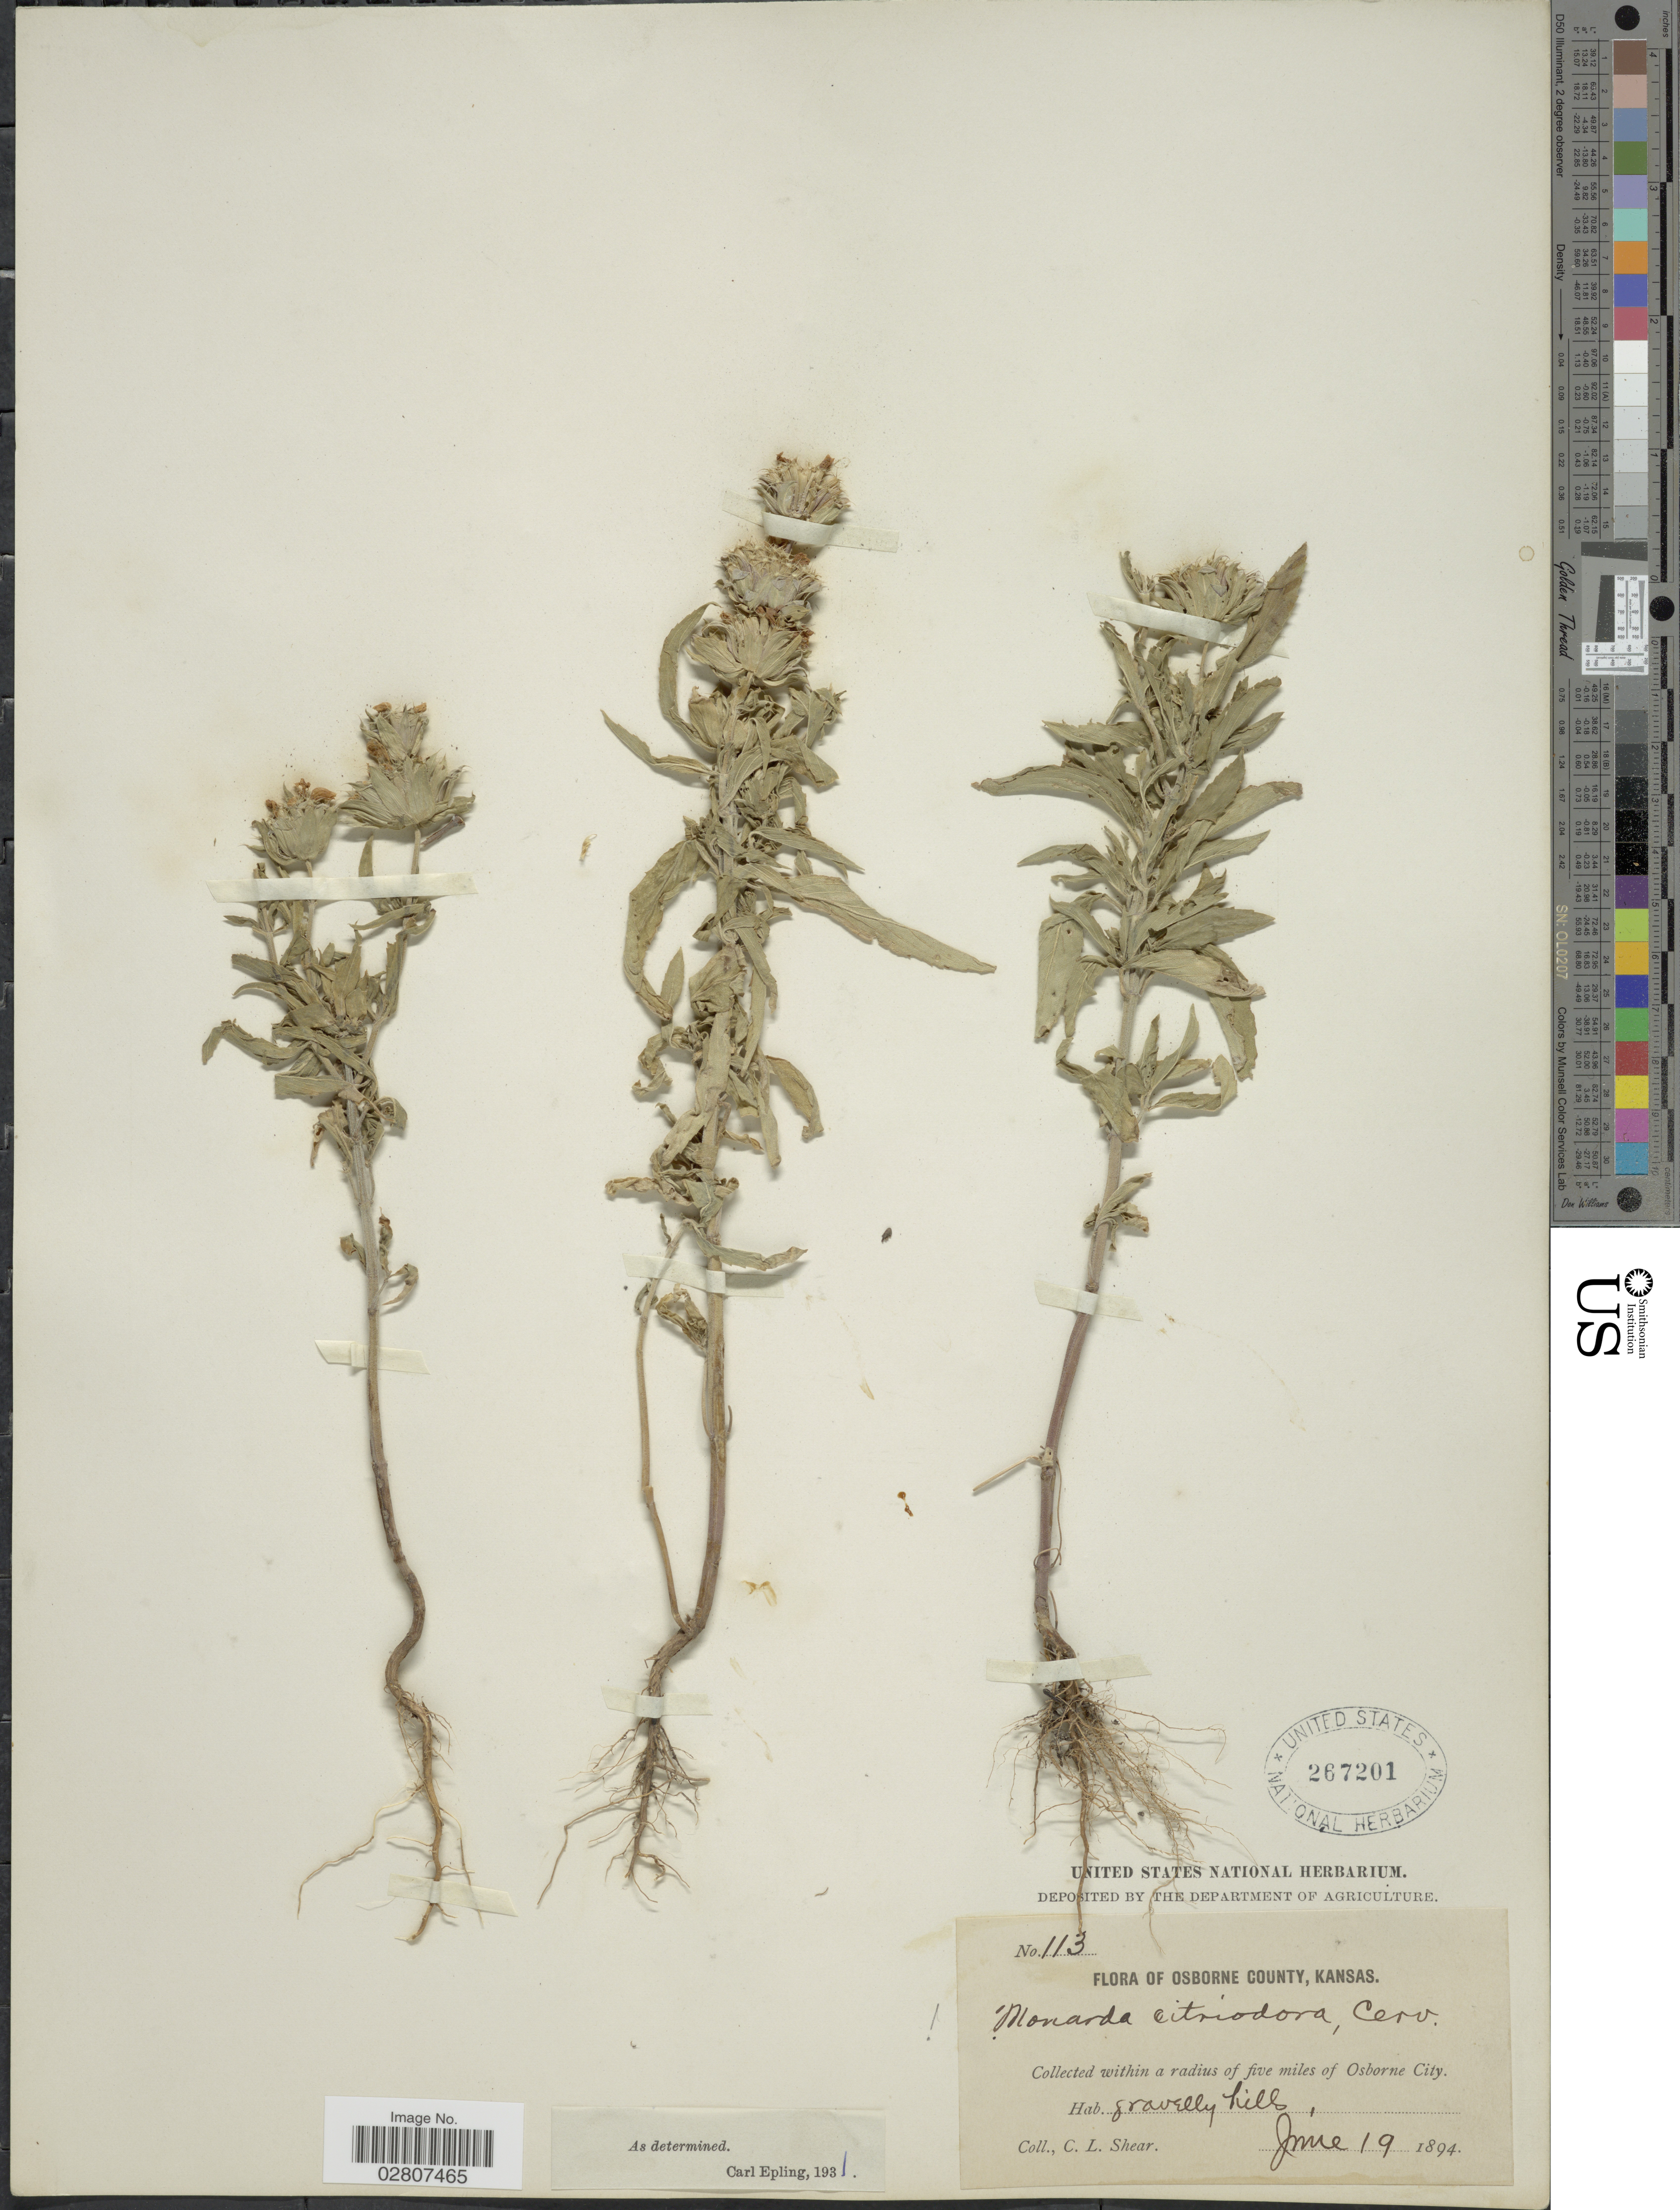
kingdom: Plantae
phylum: Tracheophyta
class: Magnoliopsida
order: Lamiales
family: Lamiaceae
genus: Monarda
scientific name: Monarda pectinata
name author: Nutt.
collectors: C. L. Shear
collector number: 113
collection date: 1894-06-19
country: United States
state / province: Kansas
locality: Osborne County, Kansas. Collected within radius of five miles of Osborne City. Gravelly hills.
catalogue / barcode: US 267201